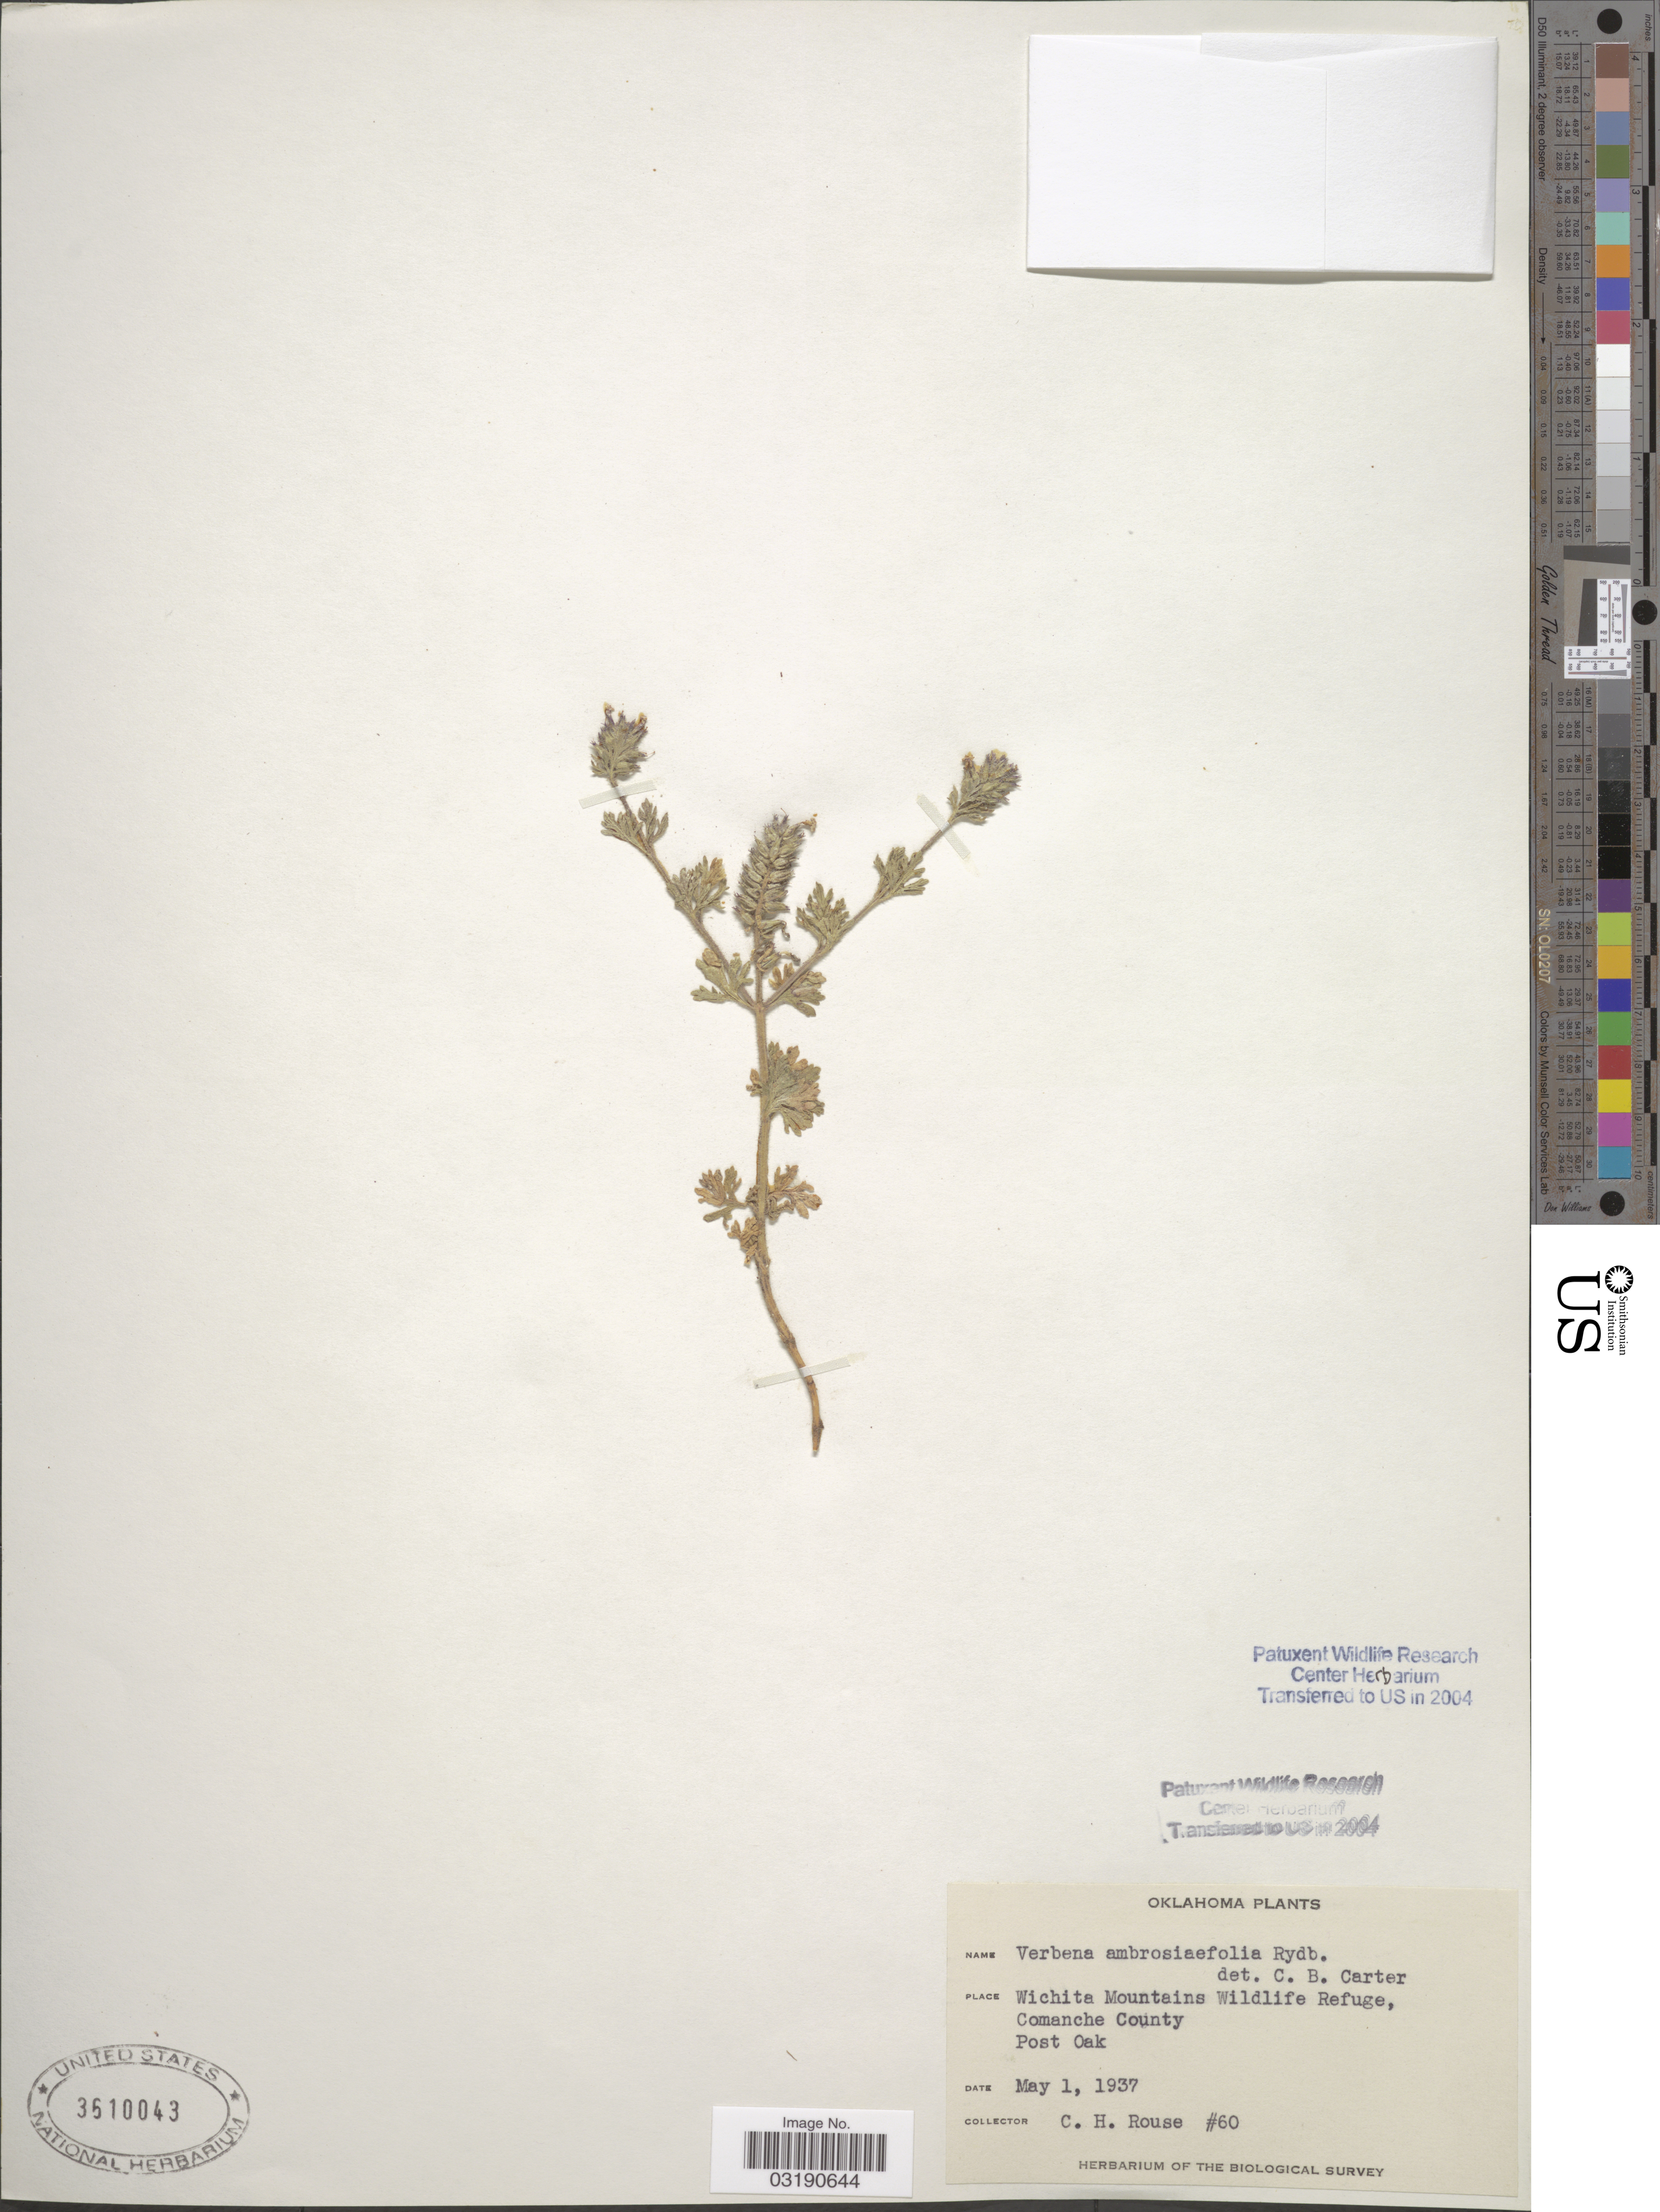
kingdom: Plantae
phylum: Tracheophyta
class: Magnoliopsida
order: Lamiales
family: Verbenaceae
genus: Verbena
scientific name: Verbena ambrosiifolia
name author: Rydb. ex Small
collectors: C. Rouse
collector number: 60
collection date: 1937-05-01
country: United States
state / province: Oklahoma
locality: Wichita Mountains Wildlife Refuge, Comanche County, Post Oak.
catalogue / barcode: US 3610043